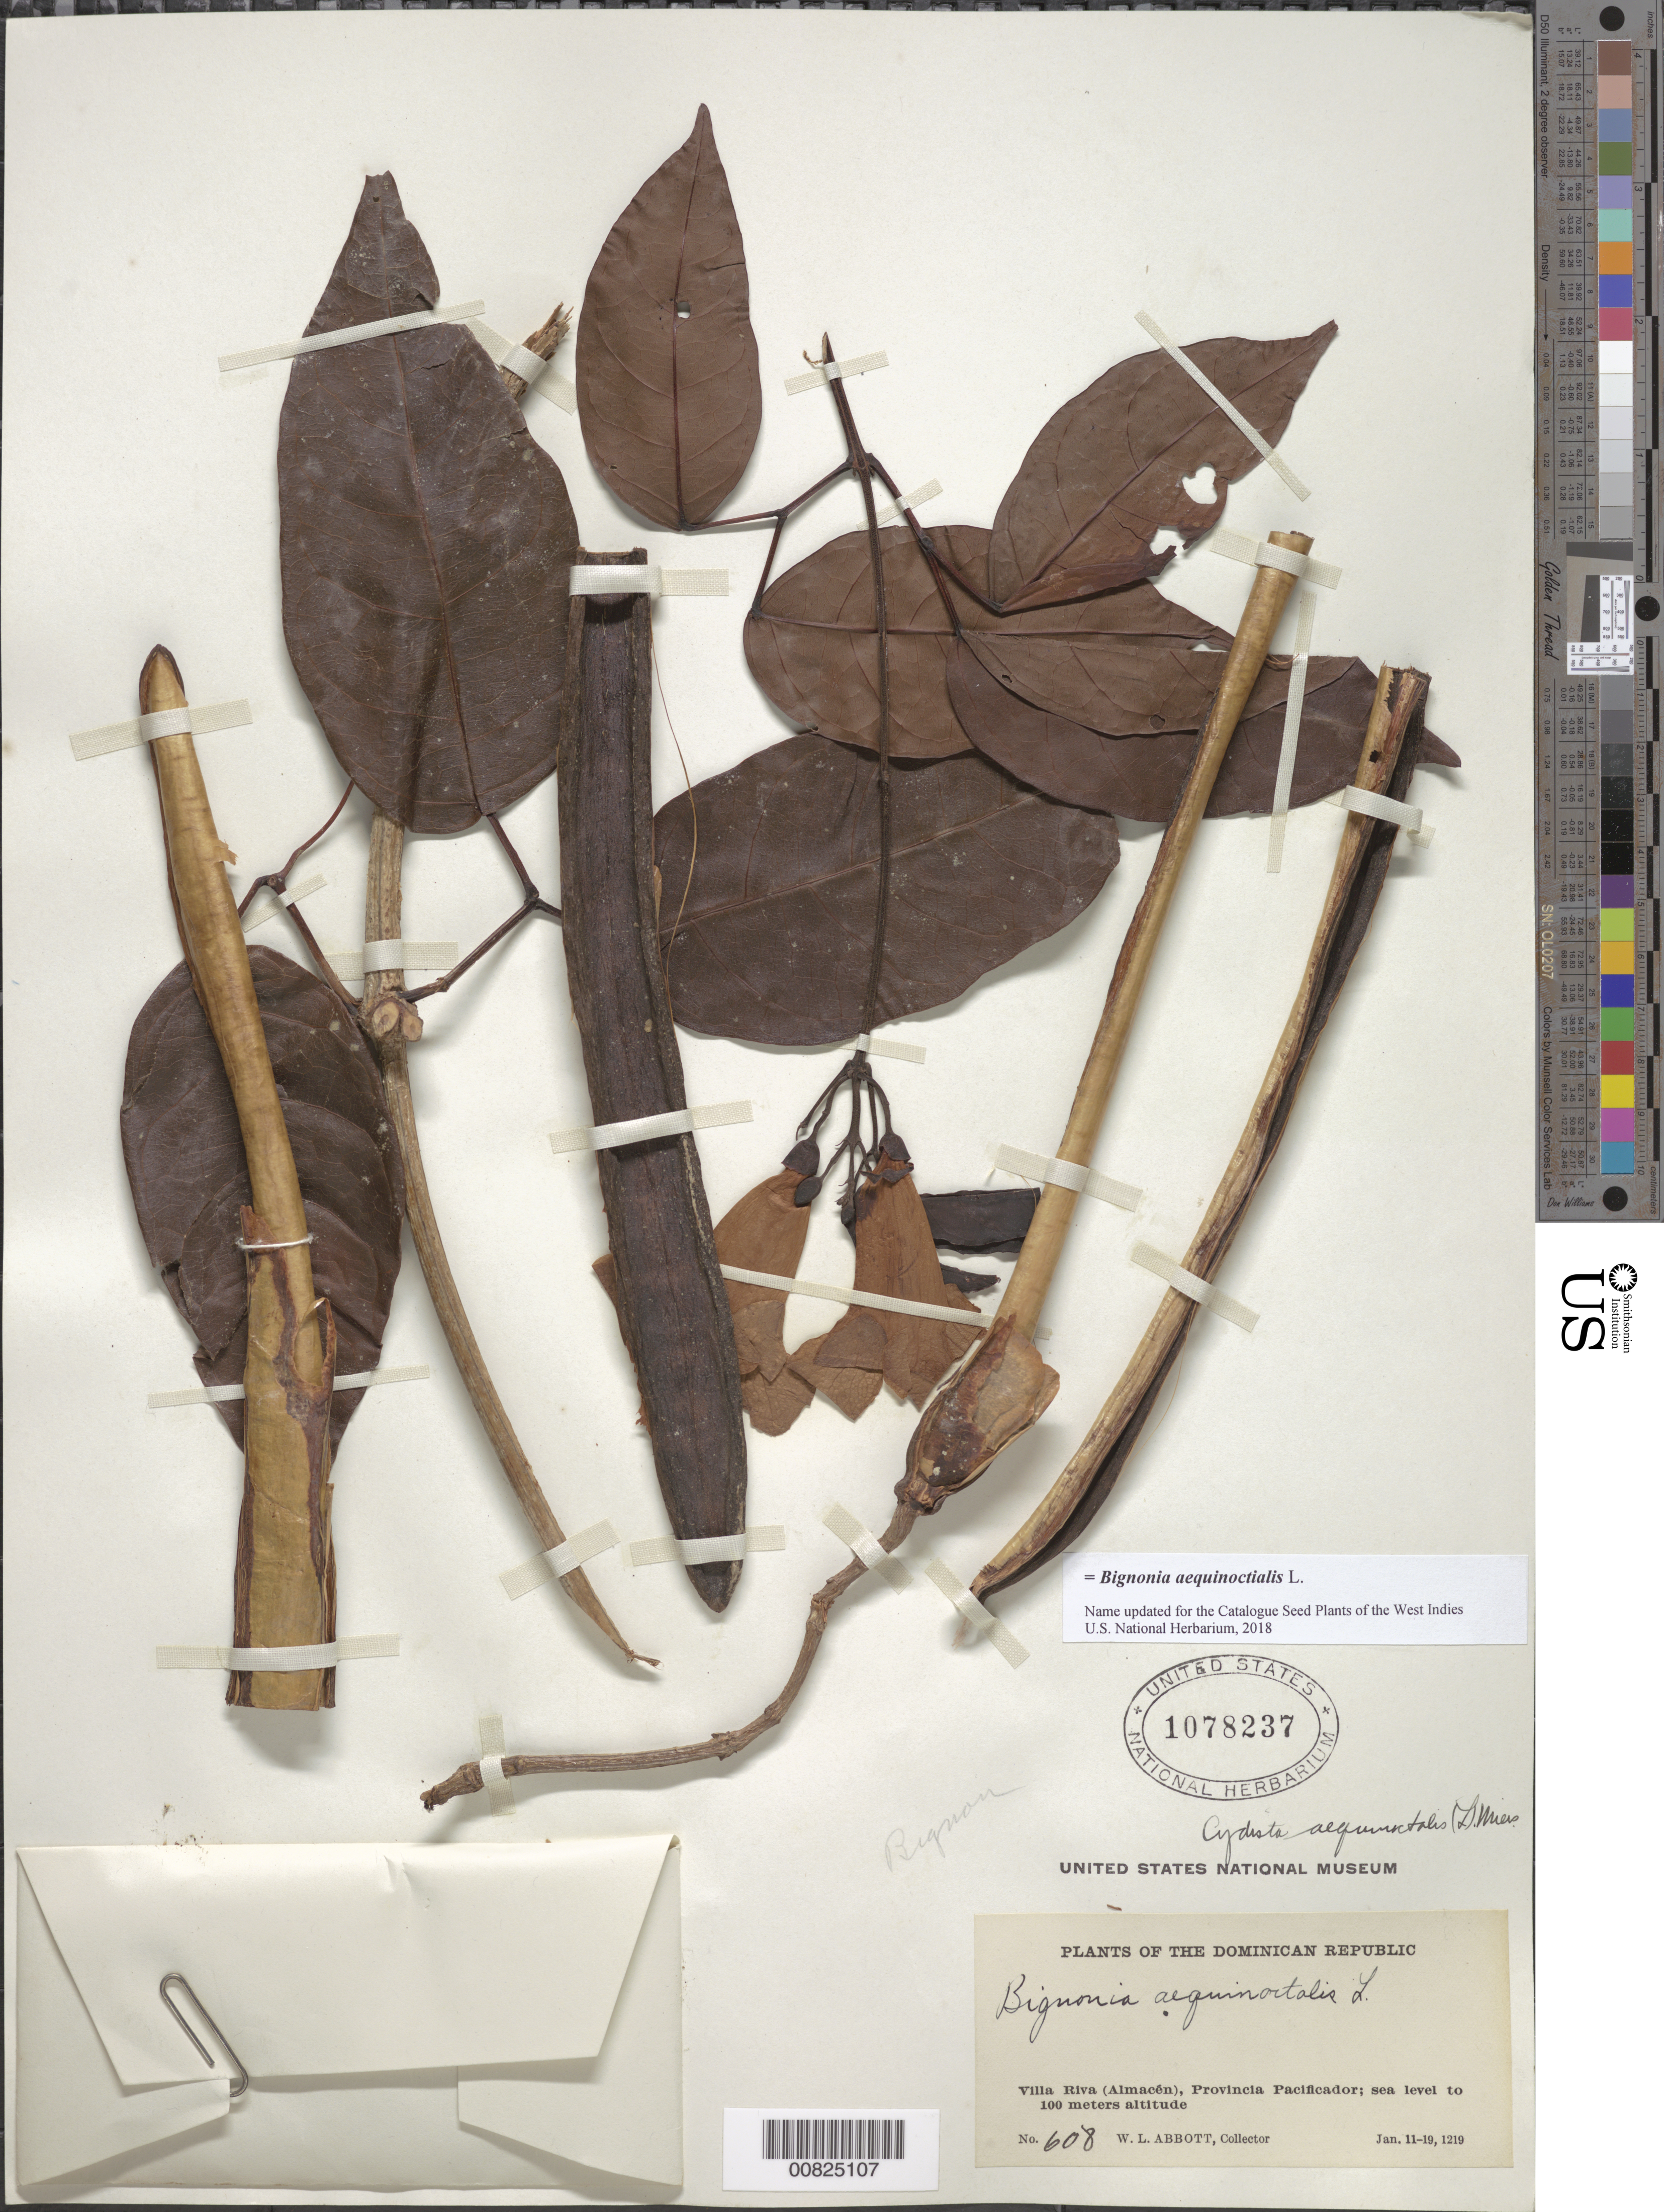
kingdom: Plantae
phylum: Tracheophyta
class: Magnoliopsida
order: Lamiales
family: Bignoniaceae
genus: Bignonia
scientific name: Bignonia aequinoctialis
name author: L.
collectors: W. L. Abbott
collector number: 608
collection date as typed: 11 Jan 1912 to 19 Jan 1912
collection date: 1912-01-11/1912-01-19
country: Dominican Republic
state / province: Duarte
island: Hispaniola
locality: Villa Riva (Almacén)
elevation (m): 0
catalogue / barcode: US 1078237